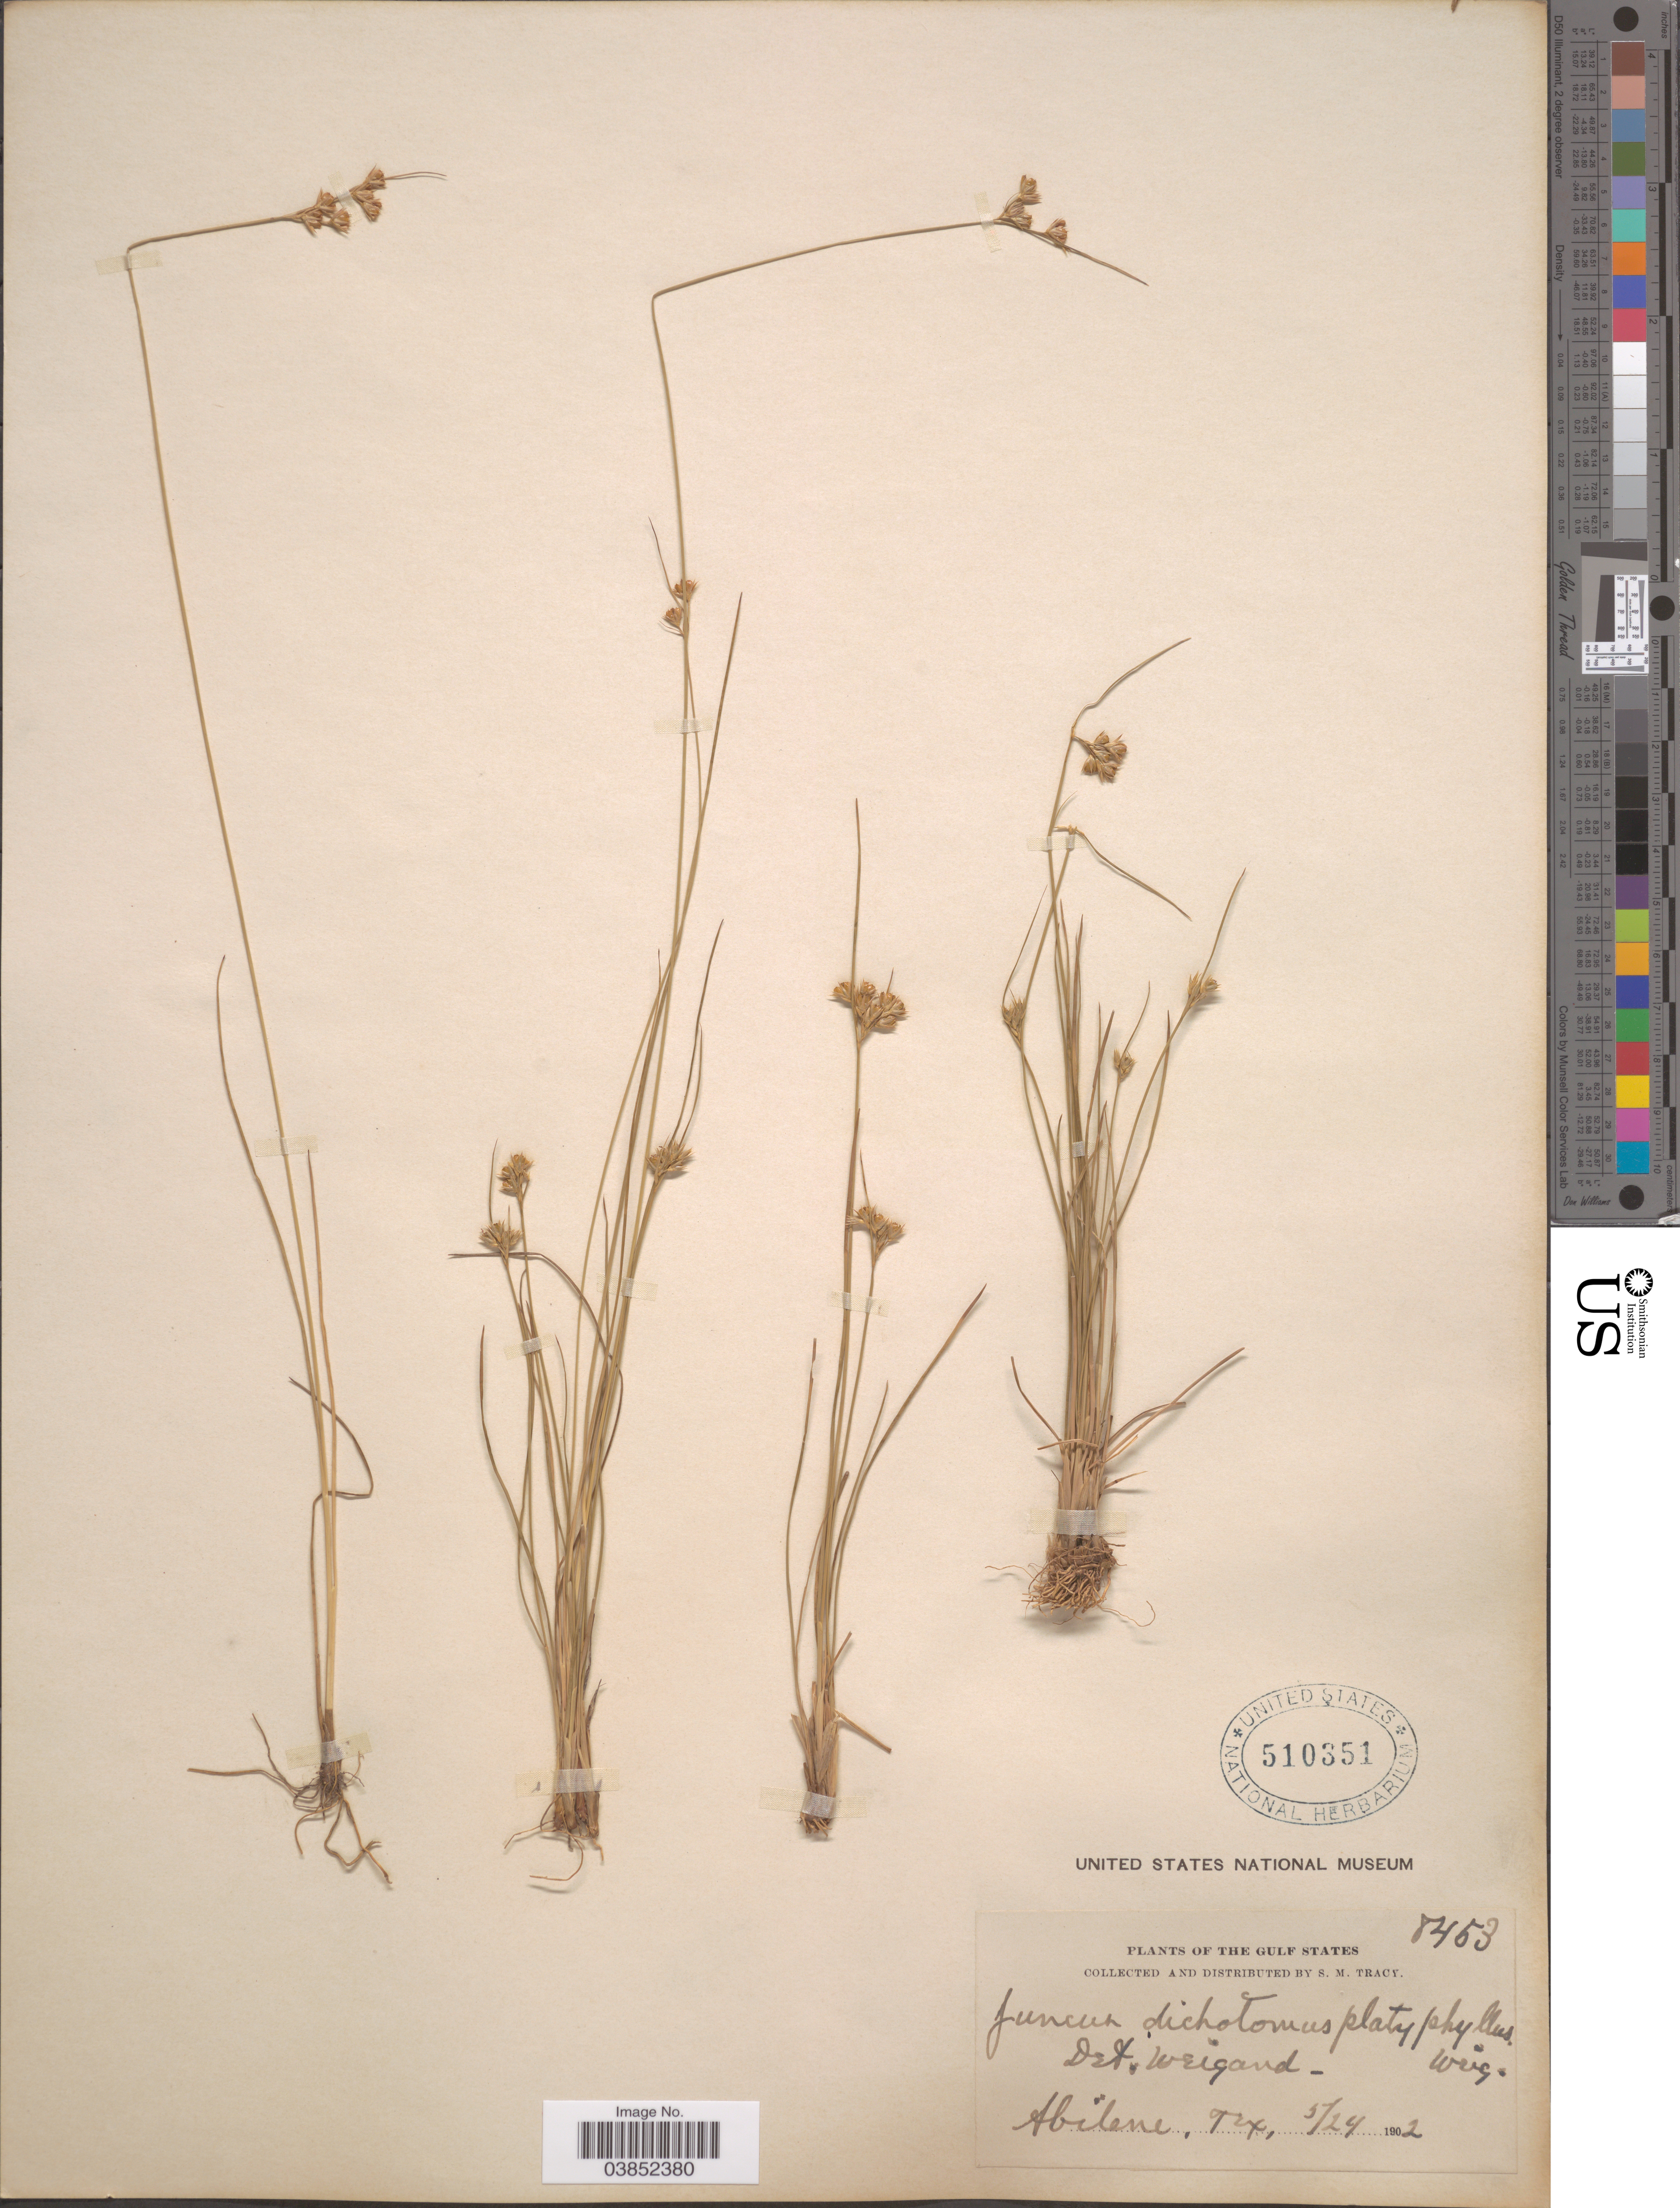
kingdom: Plantae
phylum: Tracheophyta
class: Liliopsida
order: Poales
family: Juncaceae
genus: Juncus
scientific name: Juncus dichotomus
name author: Elliott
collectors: S. M. Tracy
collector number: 8453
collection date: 1902-05-24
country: United States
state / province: Texas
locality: Gulf States. Abilene.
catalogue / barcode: US 510351